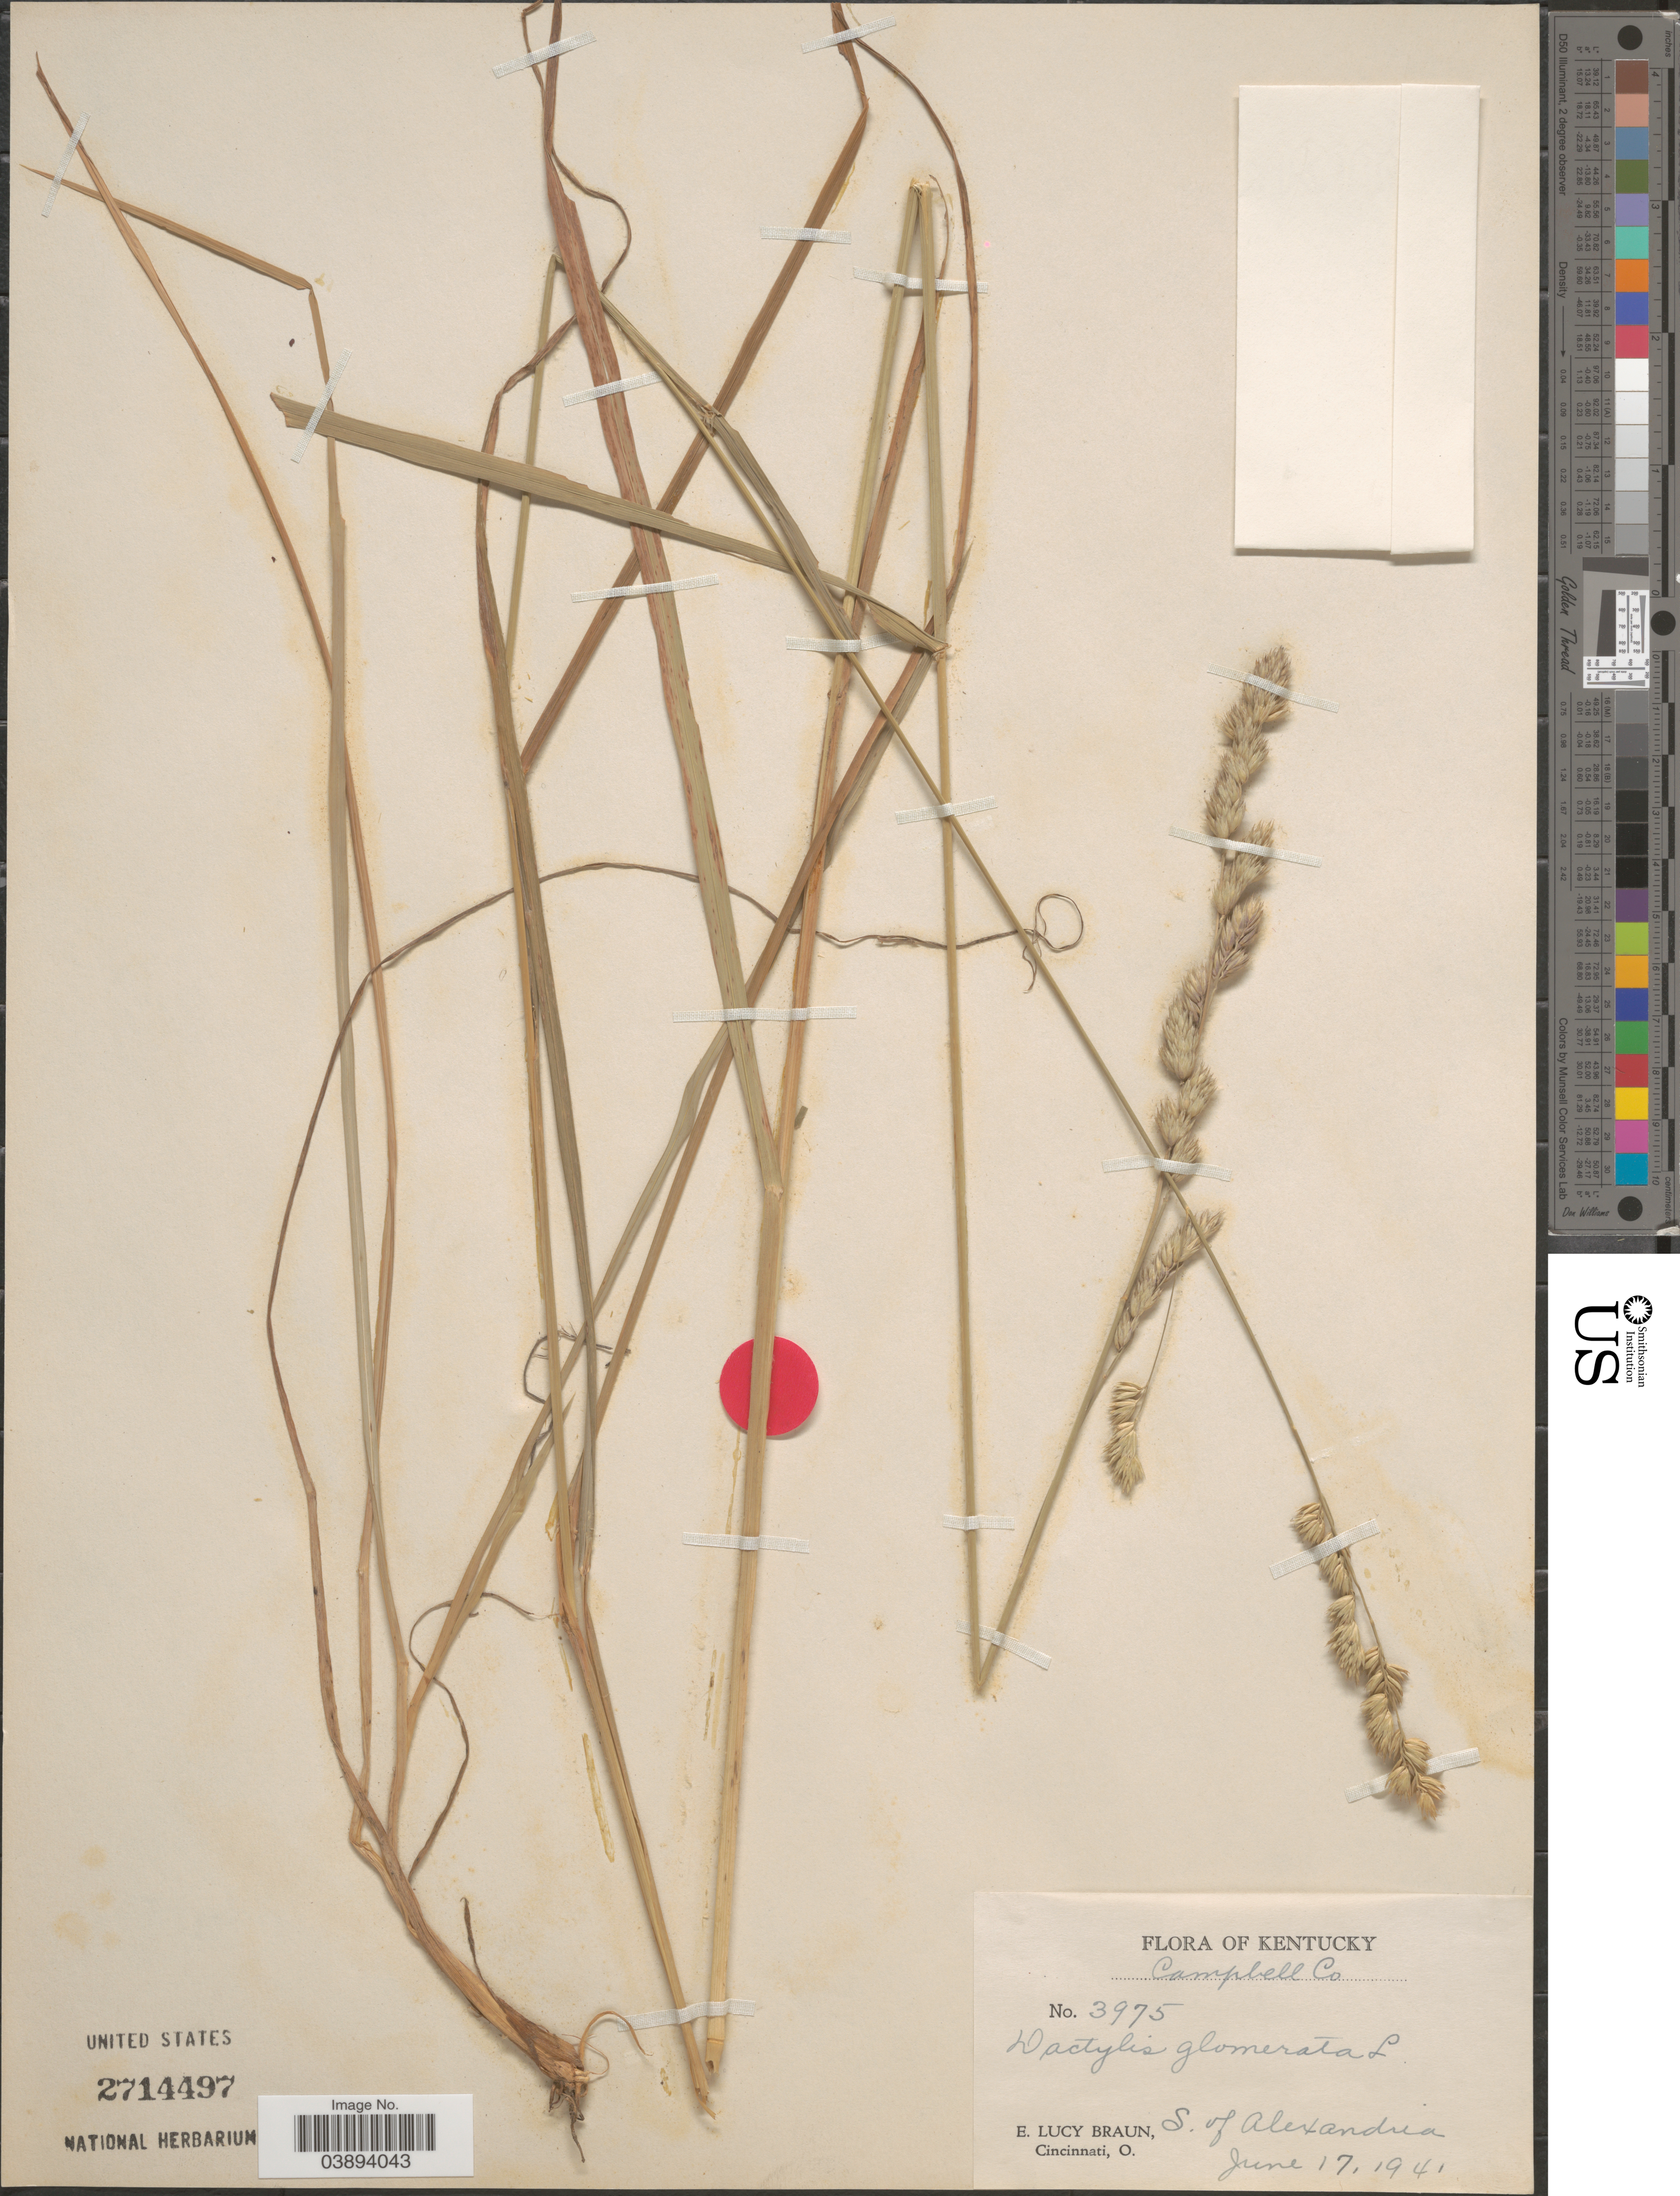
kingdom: Plantae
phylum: Tracheophyta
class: Liliopsida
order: Poales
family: Poaceae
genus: Dactylis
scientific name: Dactylis glomerata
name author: L.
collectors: E. L. Braun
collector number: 3975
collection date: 1941-06-17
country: United States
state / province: Kentucky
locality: Campbell Co. S. of Alexandria.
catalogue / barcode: US 2714497